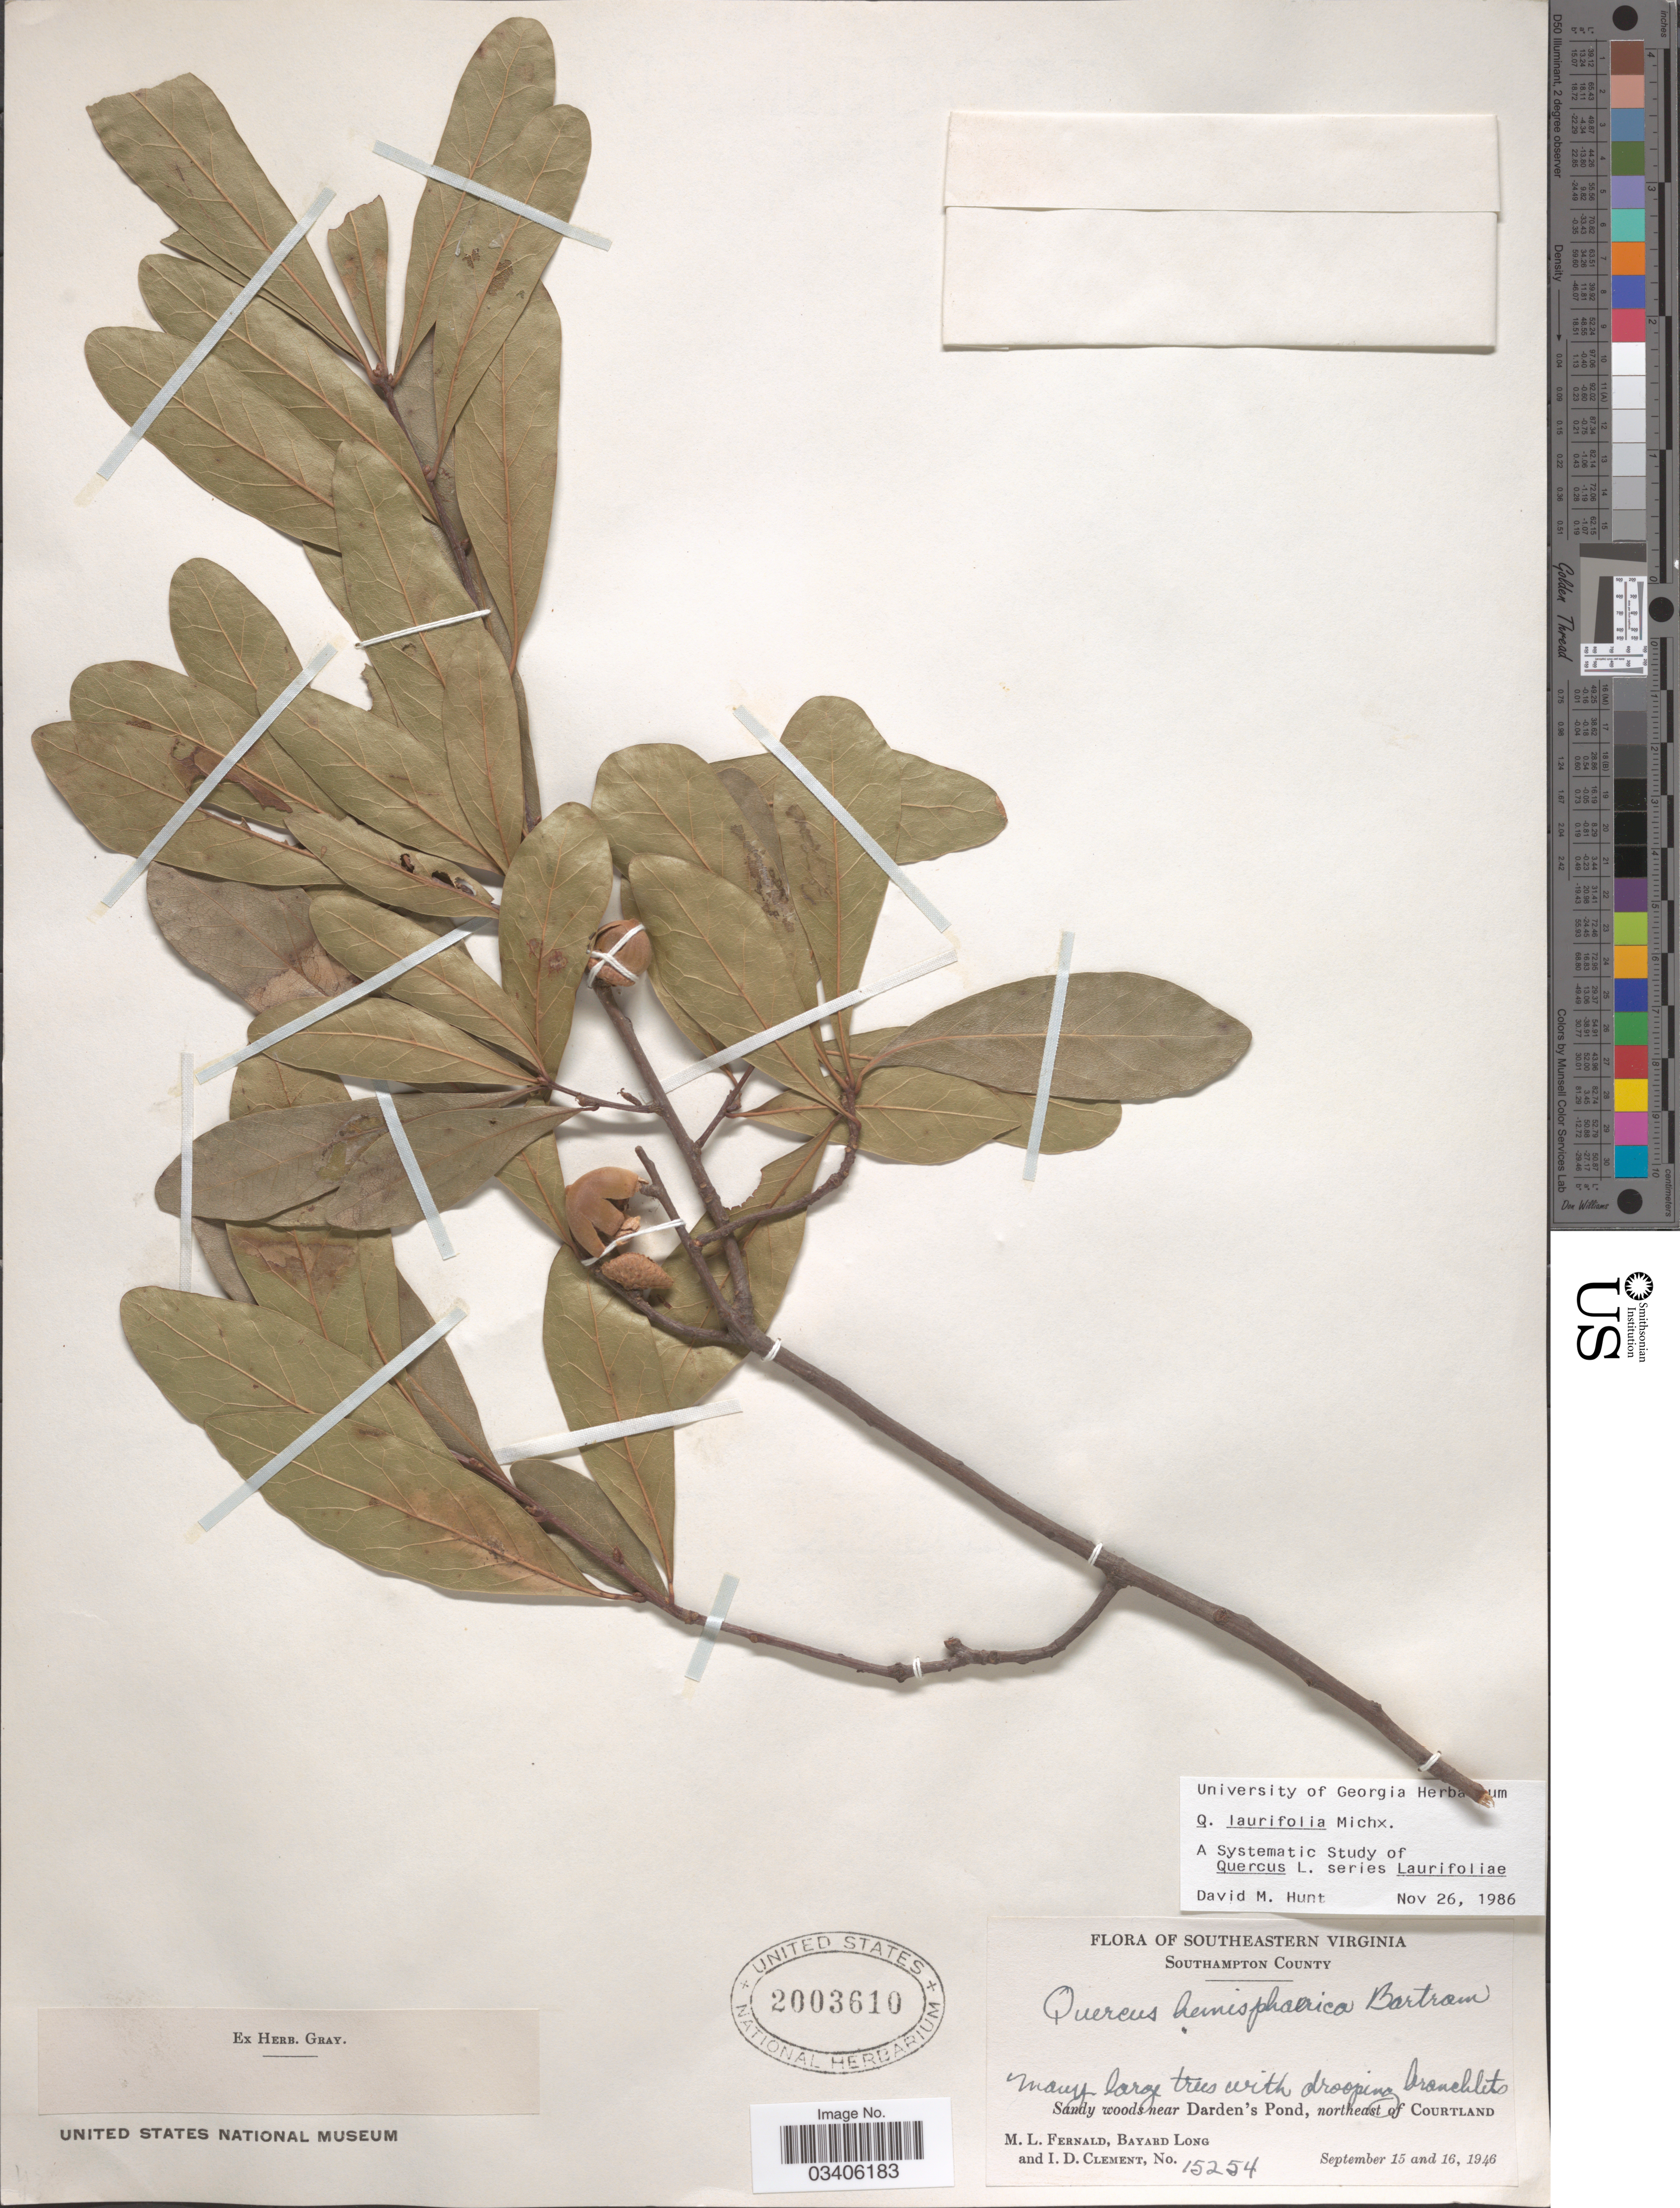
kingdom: Plantae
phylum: Tracheophyta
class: Magnoliopsida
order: Fagales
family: Fagaceae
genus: Quercus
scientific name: Quercus laurifolia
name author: Michx.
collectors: M. L. Fernald, B. Long & I. Clement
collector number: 15254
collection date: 1946-09-15/1946-09-16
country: United States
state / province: Virginia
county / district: Southampton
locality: Southeastern Virginia. Southampton County. Sandy woods near Darden's Pond, northeast of Courtland.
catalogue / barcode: US 2003610